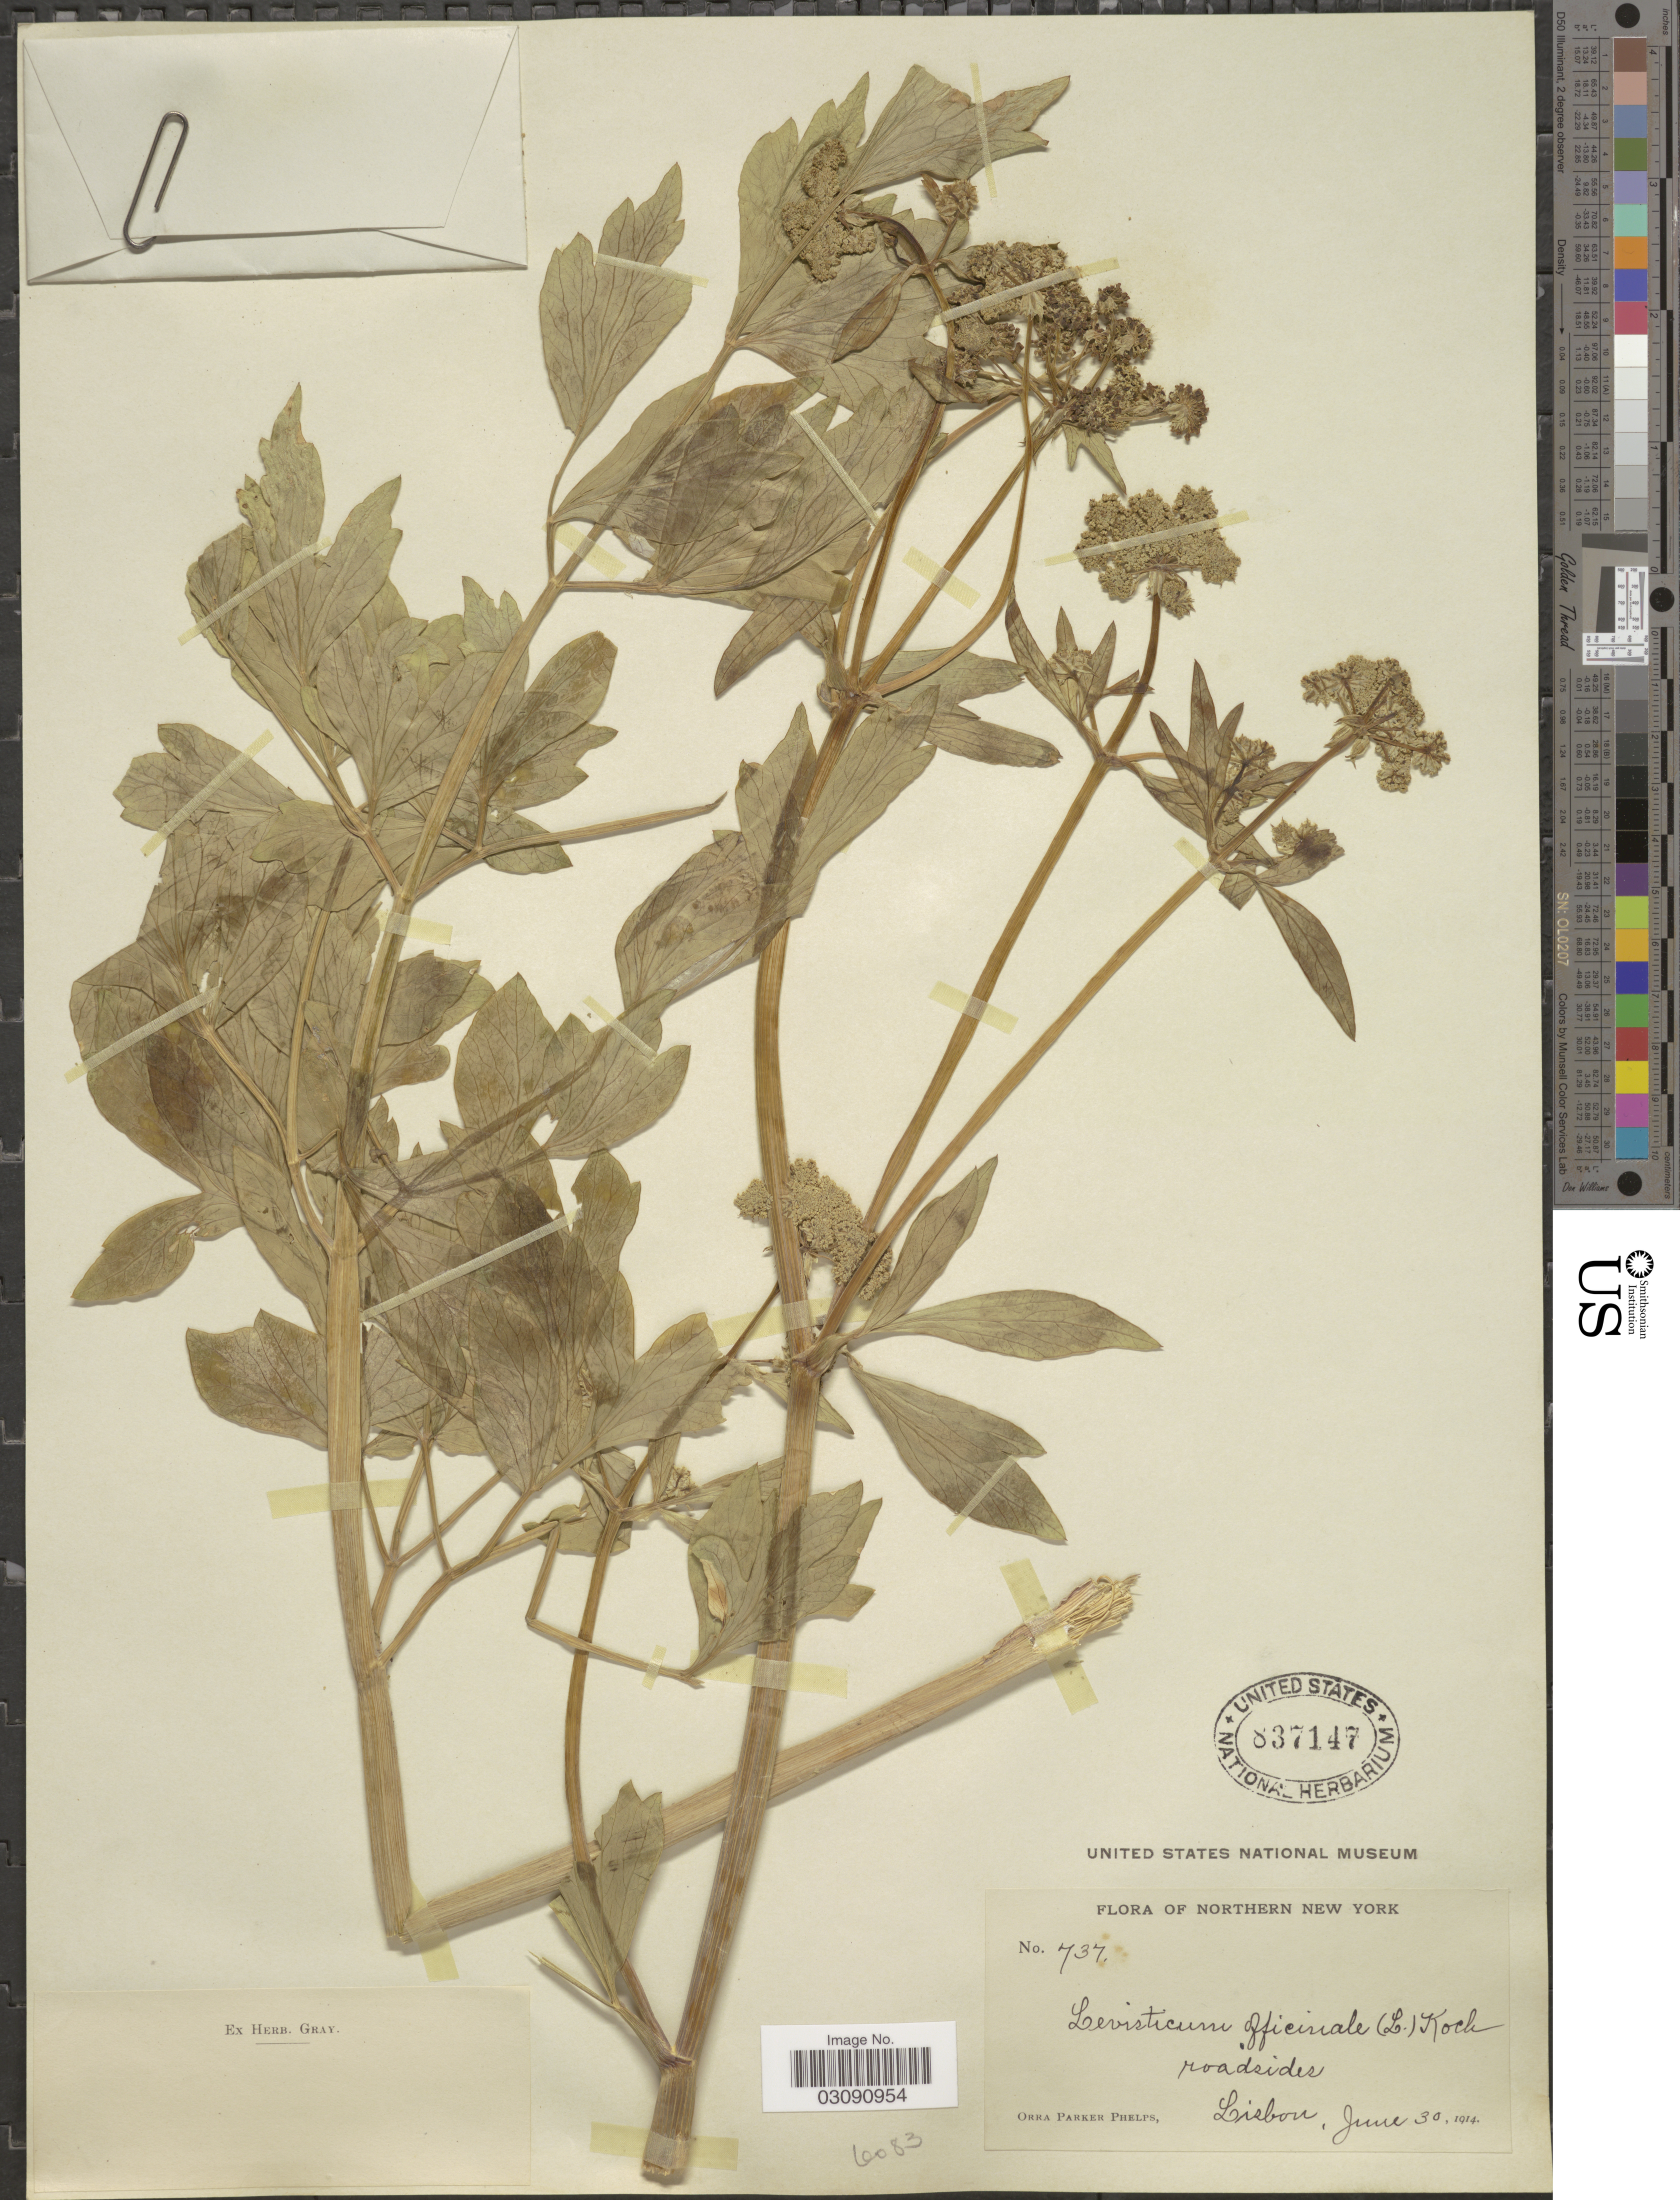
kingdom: Plantae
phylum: Tracheophyta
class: Magnoliopsida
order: Apiales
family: Apiaceae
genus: Levisticum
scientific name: Levisticum sp.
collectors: O. P. Phelps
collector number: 737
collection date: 1914-06-30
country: United States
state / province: New York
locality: Northern New York, Lisbon.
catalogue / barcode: US 837147